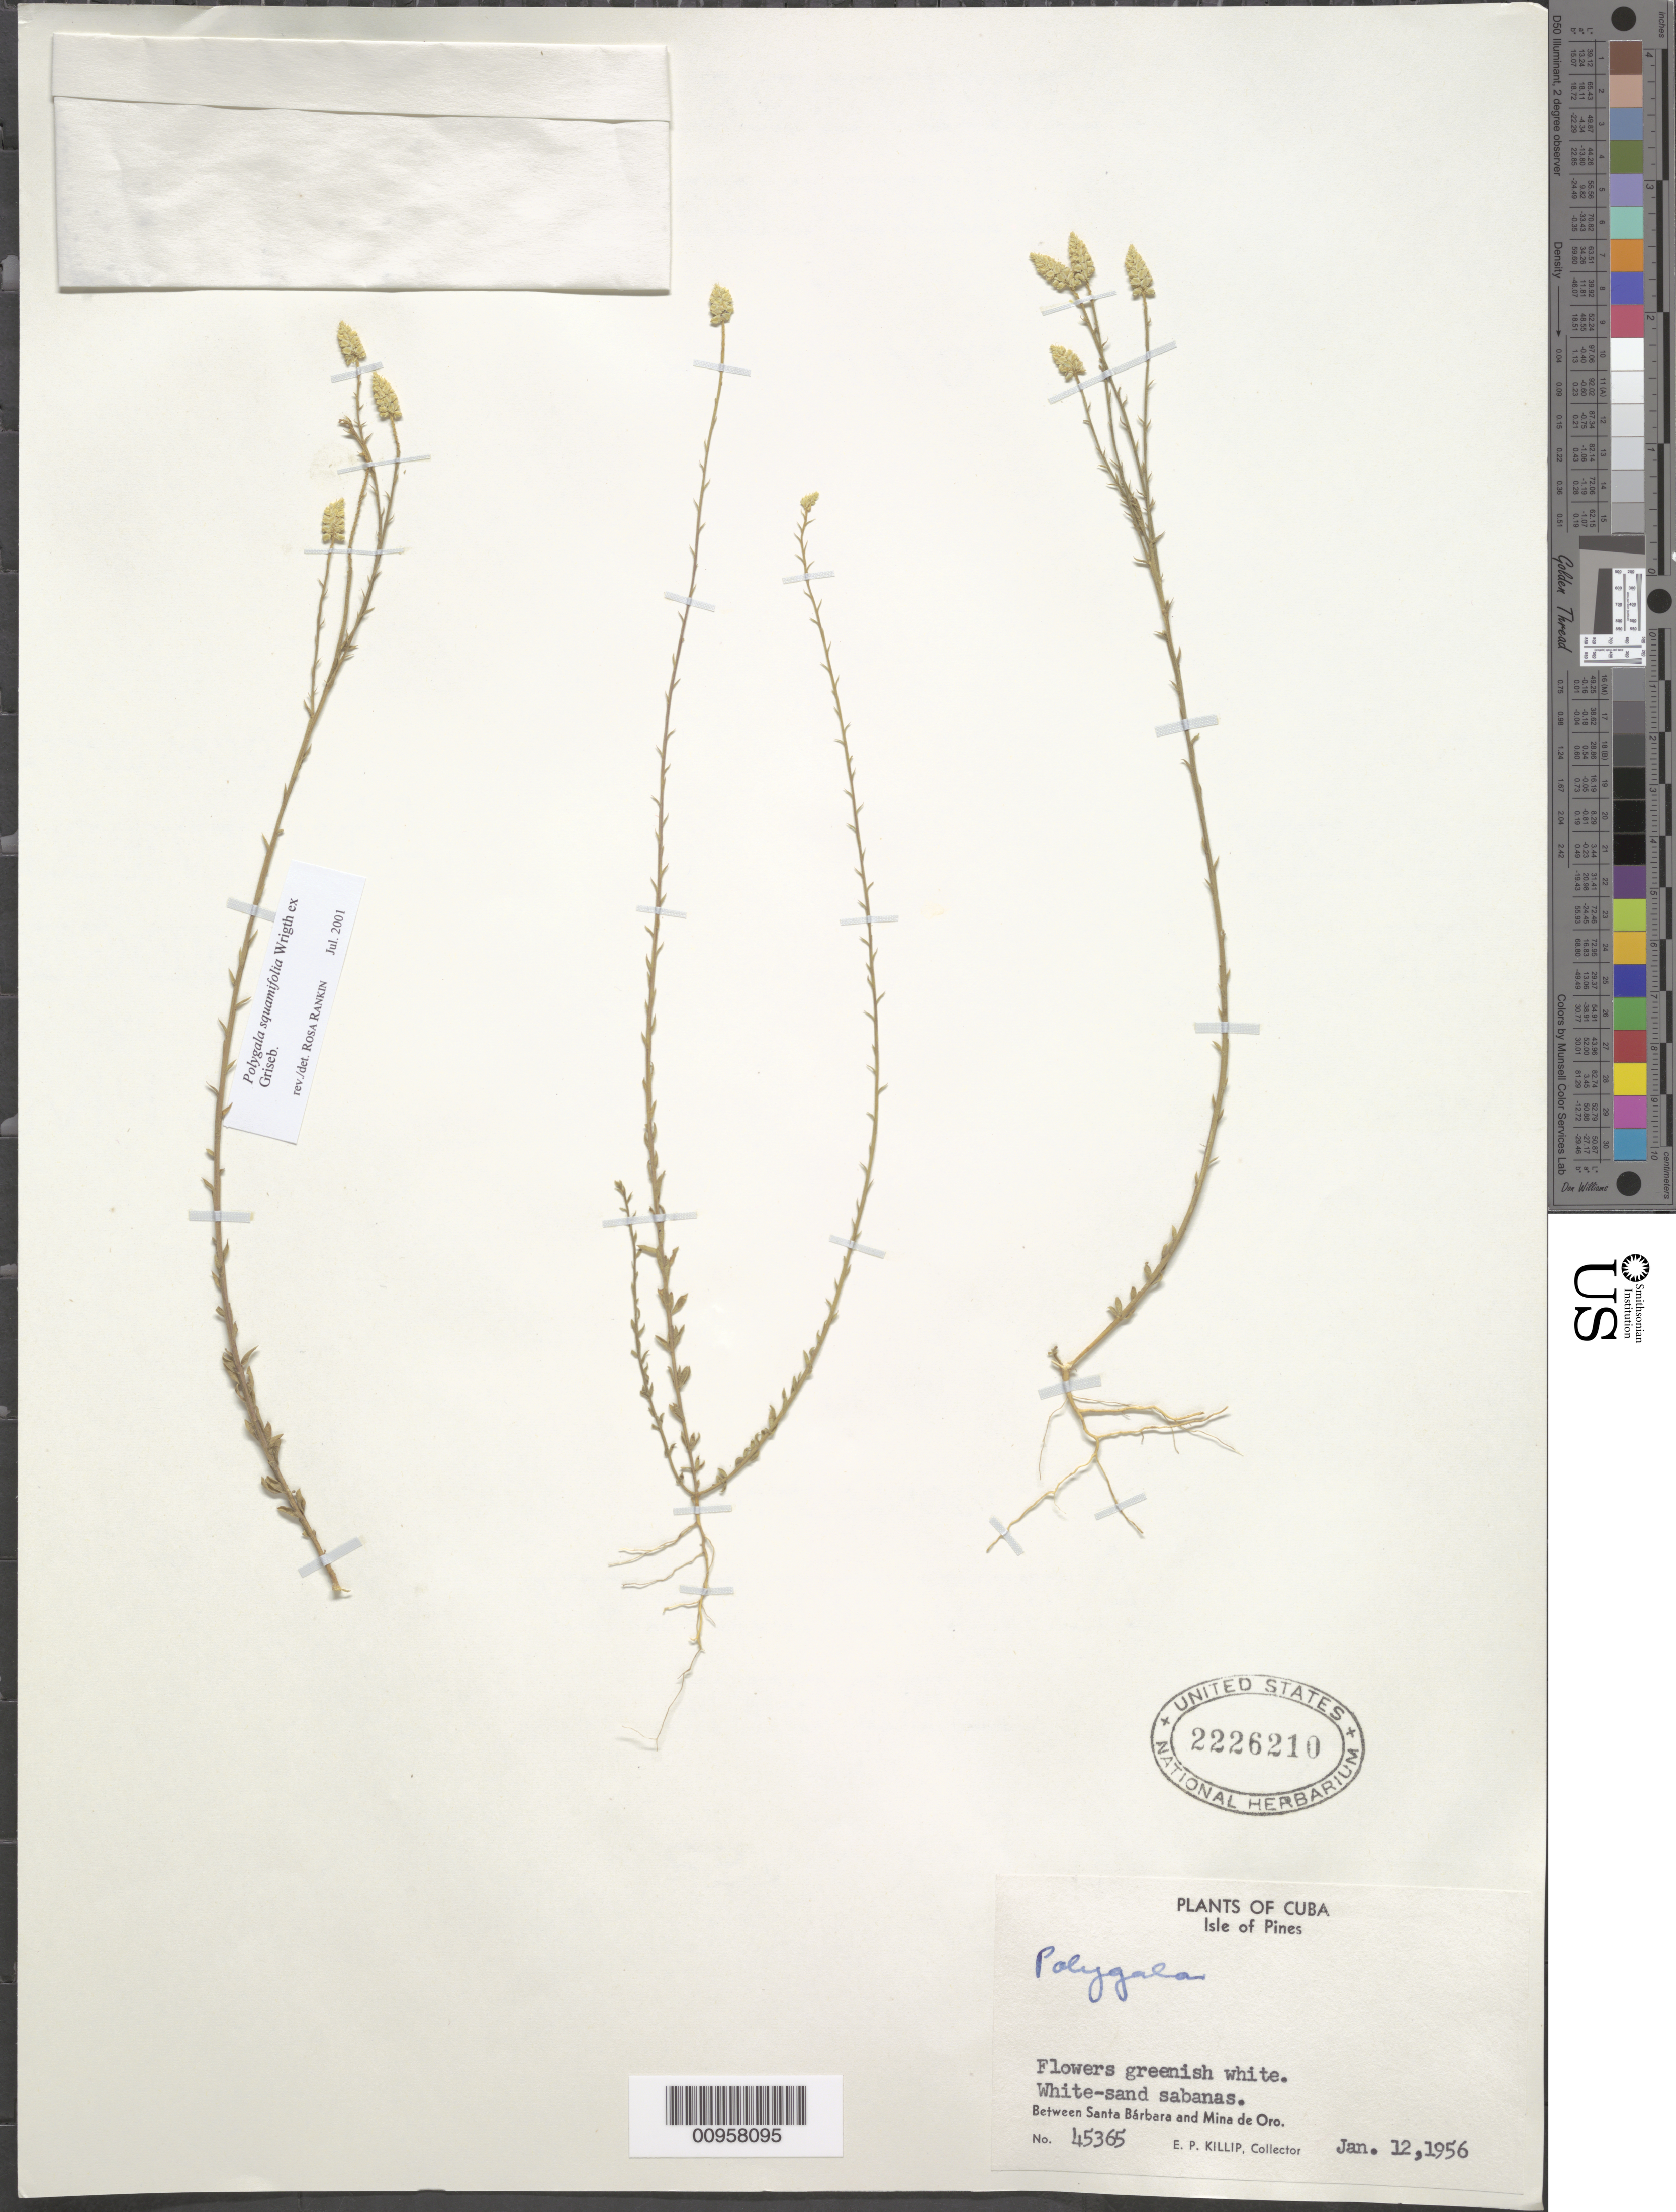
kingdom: Plantae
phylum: Tracheophyta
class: Magnoliopsida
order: Fabales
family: Polygalaceae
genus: Polygala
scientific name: Polygala squamifolia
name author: C. Wright in Griseb.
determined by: Rankin Rodriguez, Rosa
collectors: E. P. Killip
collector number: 45365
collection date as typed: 12 Jan 1956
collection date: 1956-01-12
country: Cuba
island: Isla de la Juventud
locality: Isle of Pines, between Santa Bárbara and Mina de Oro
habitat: White-sand sabanas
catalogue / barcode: US 2226210